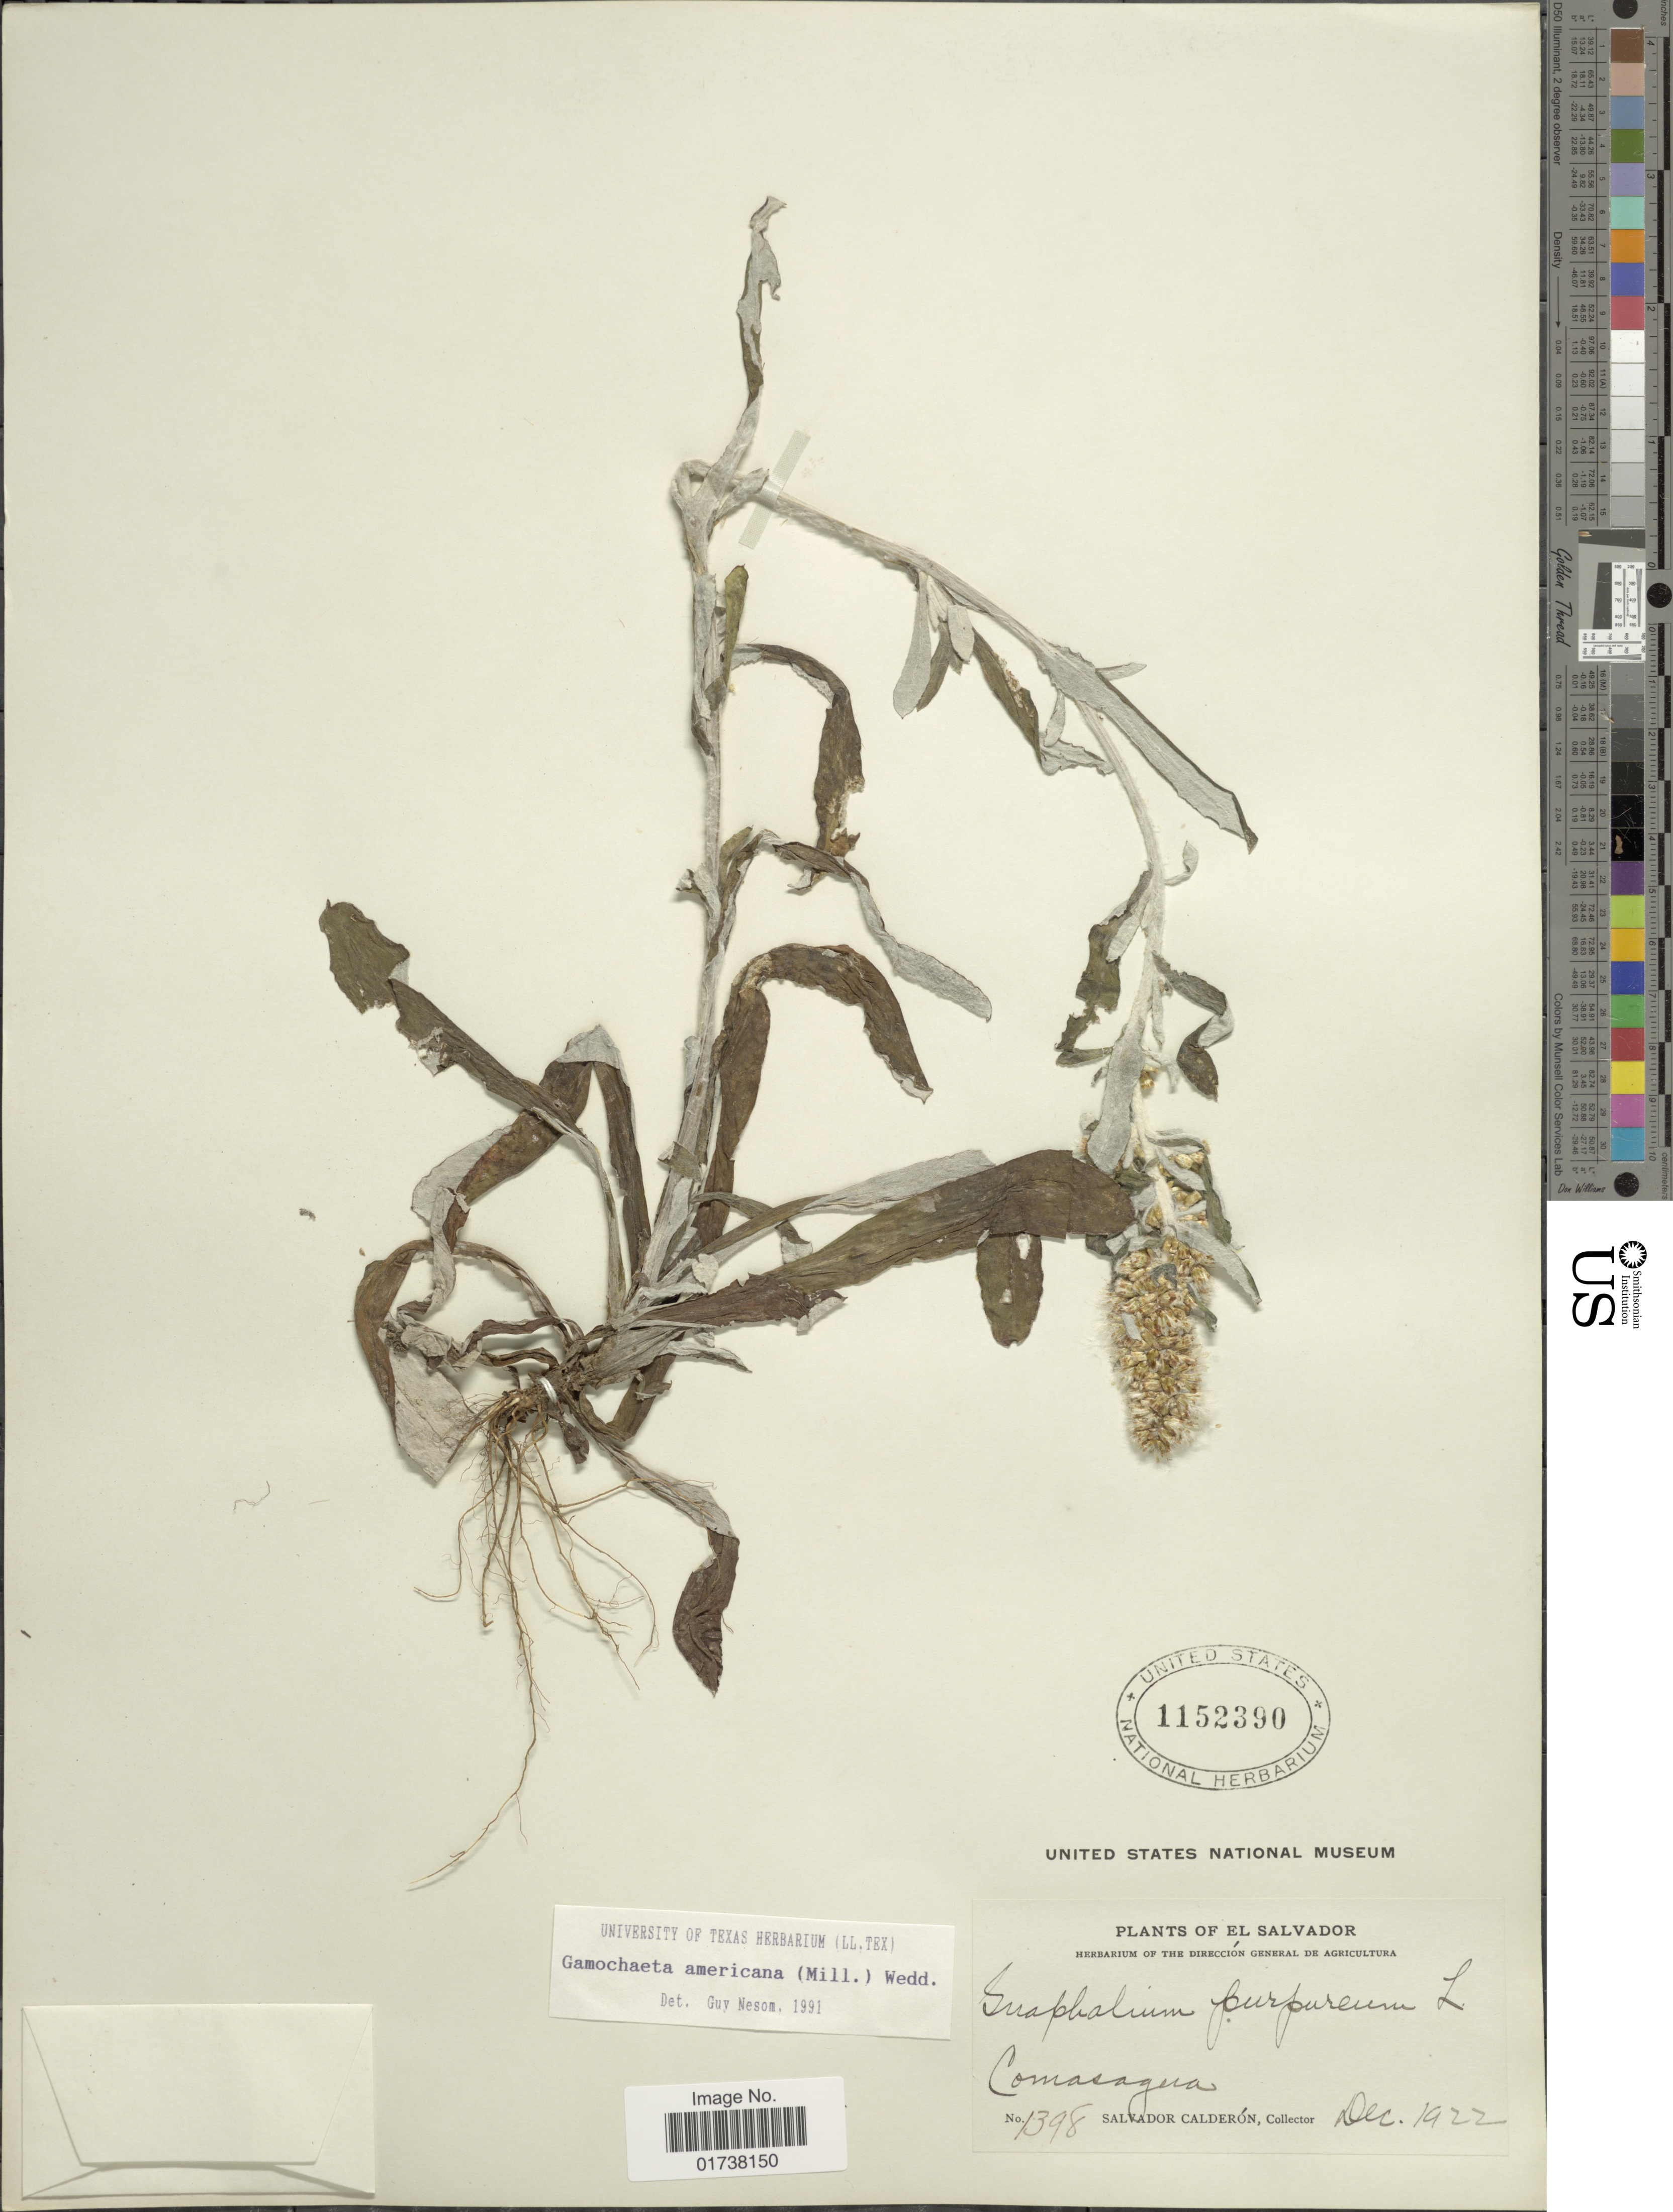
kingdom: Plantae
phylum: Tracheophyta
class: Magnoliopsida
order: Asterales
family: Asteraceae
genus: Gamochaeta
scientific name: Gamochaeta americana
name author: (Mill.) Wedd.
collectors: S. Calderón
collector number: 1398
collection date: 1922-12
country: El Salvador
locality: Comasagua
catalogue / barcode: US 1152390